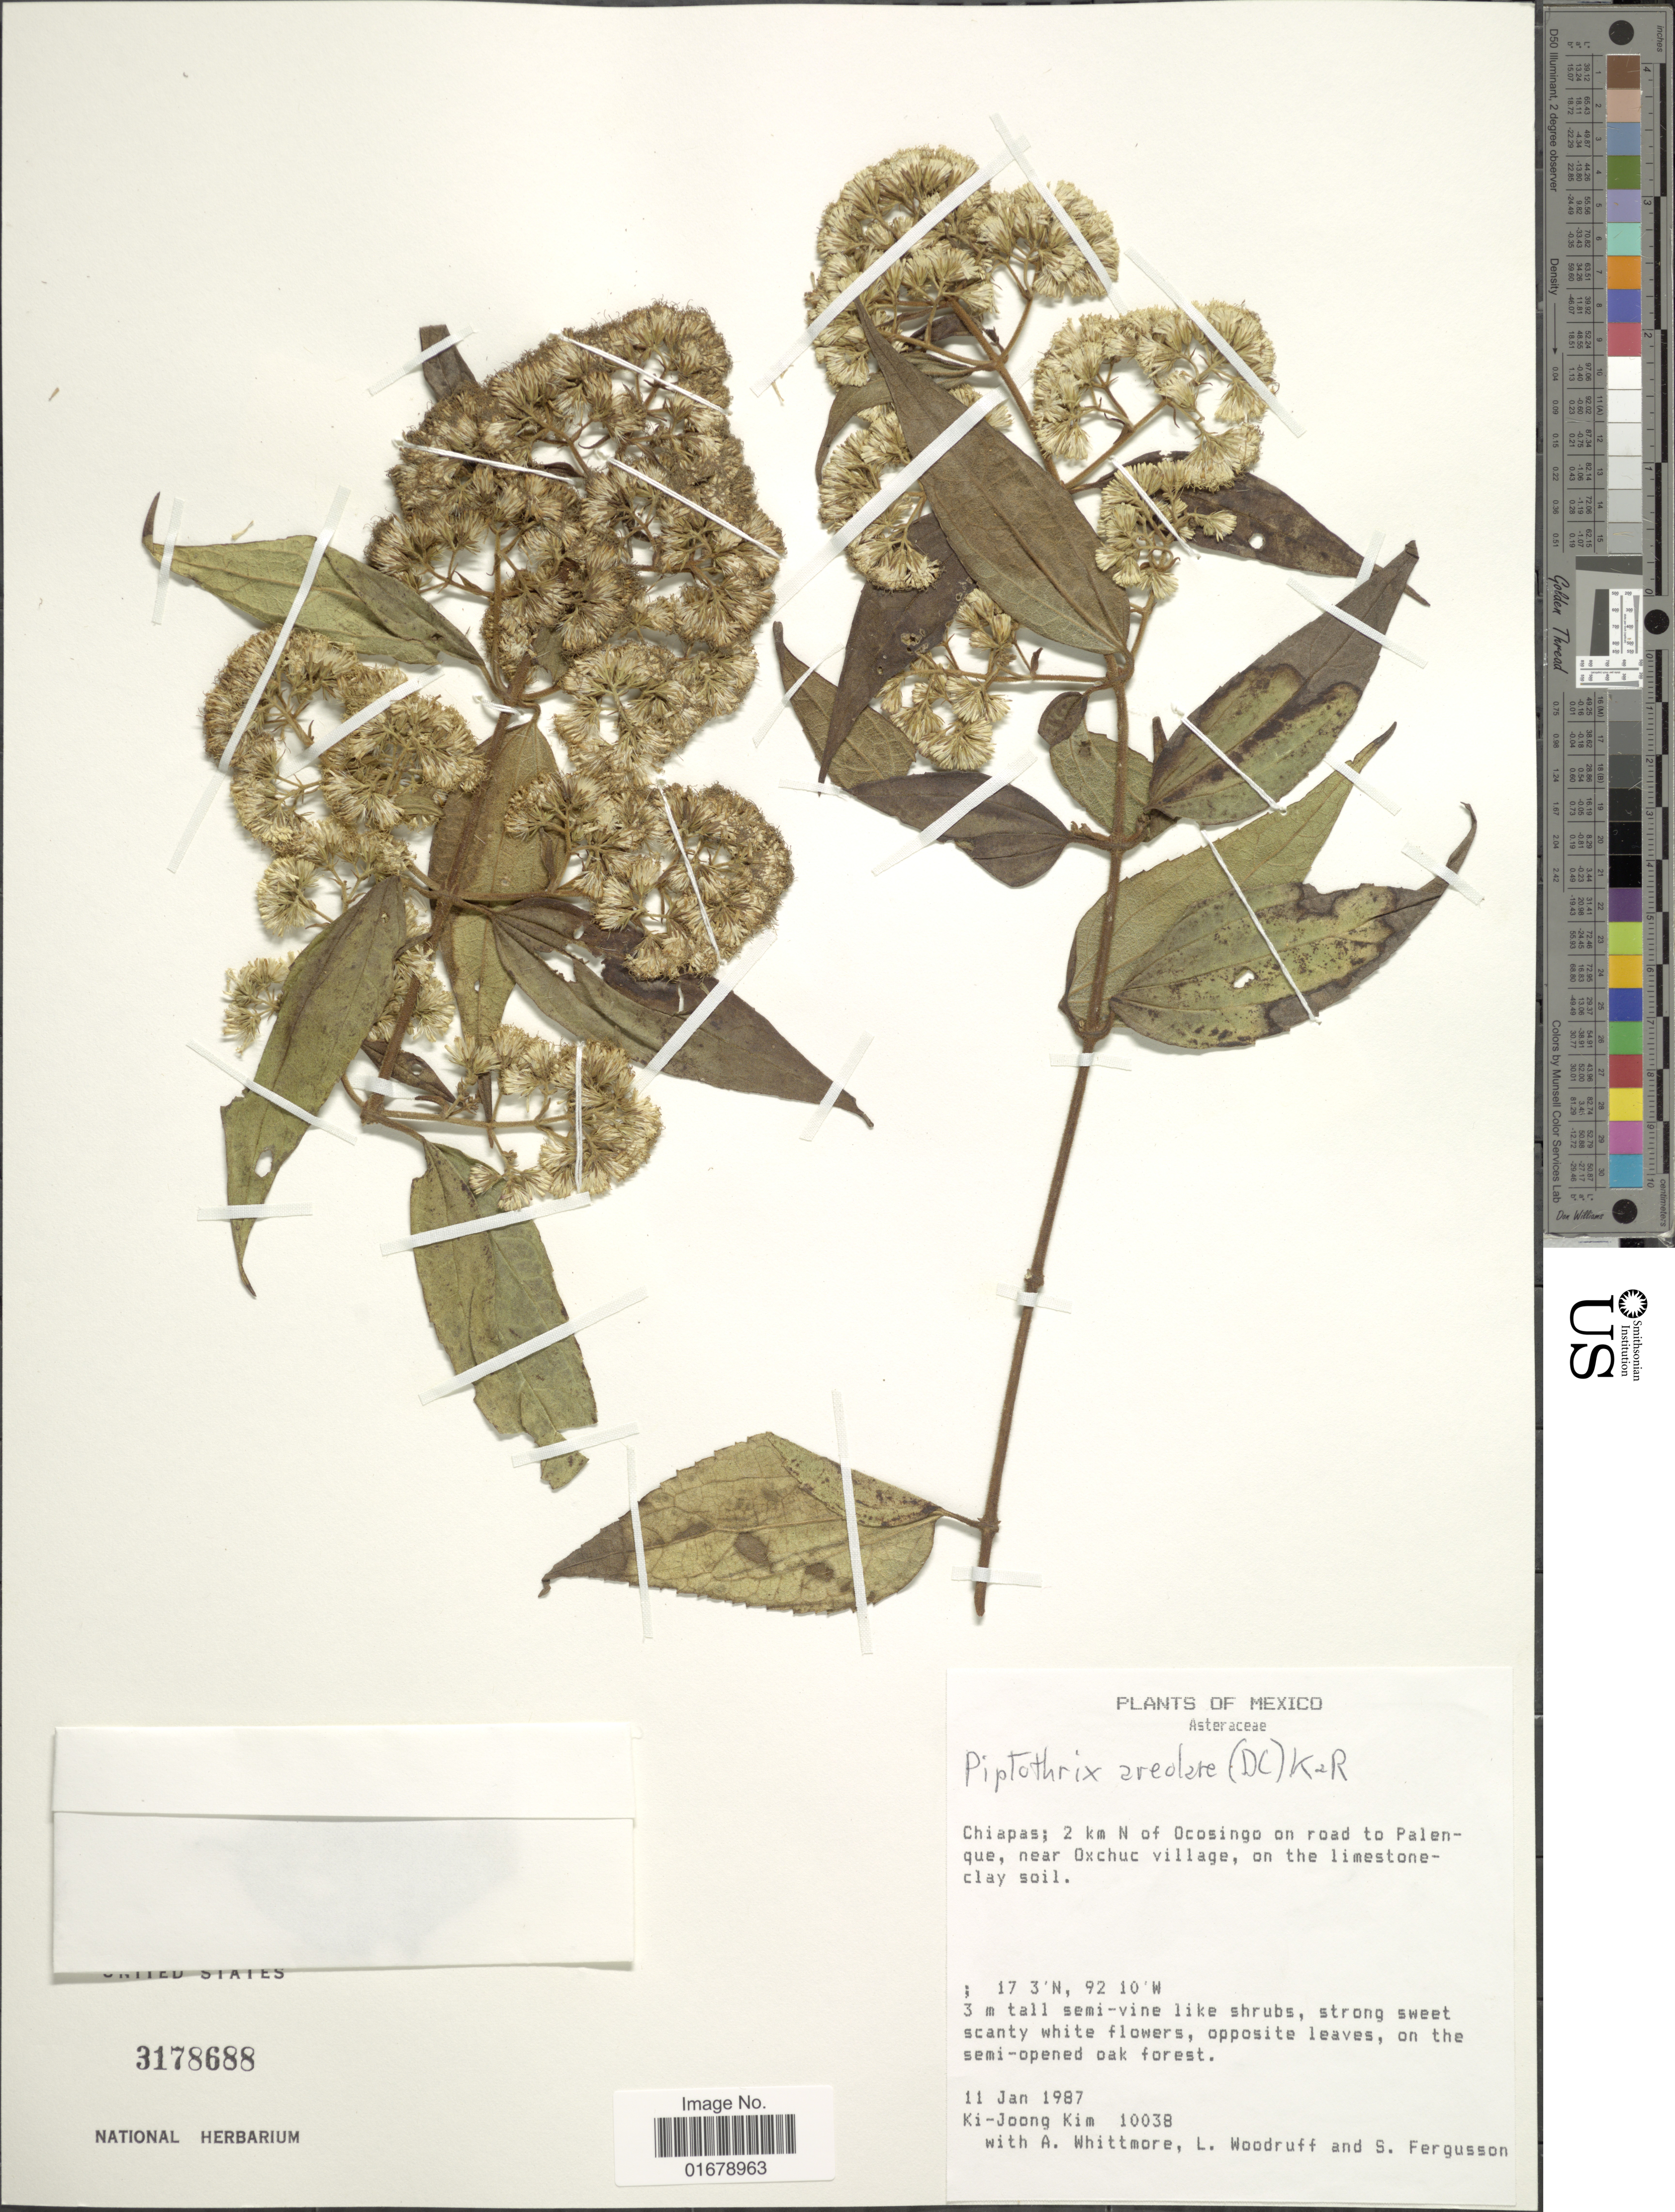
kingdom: Plantae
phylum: Tracheophyta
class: Magnoliopsida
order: Asterales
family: Asteraceae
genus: Piptothrix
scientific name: Piptothrix areolaris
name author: (DC.) R.M. King & H. Rob.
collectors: K. Kim, A. Whittmore, L. Woodruff & S. Fergusson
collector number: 10038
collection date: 1987-01-11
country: Mexico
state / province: Chiapas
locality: Mexico. Chiapas; 2 km N of ocosingo on road to Palenque, near Oxchuc village, on the limestone-clay soil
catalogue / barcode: US 3178688